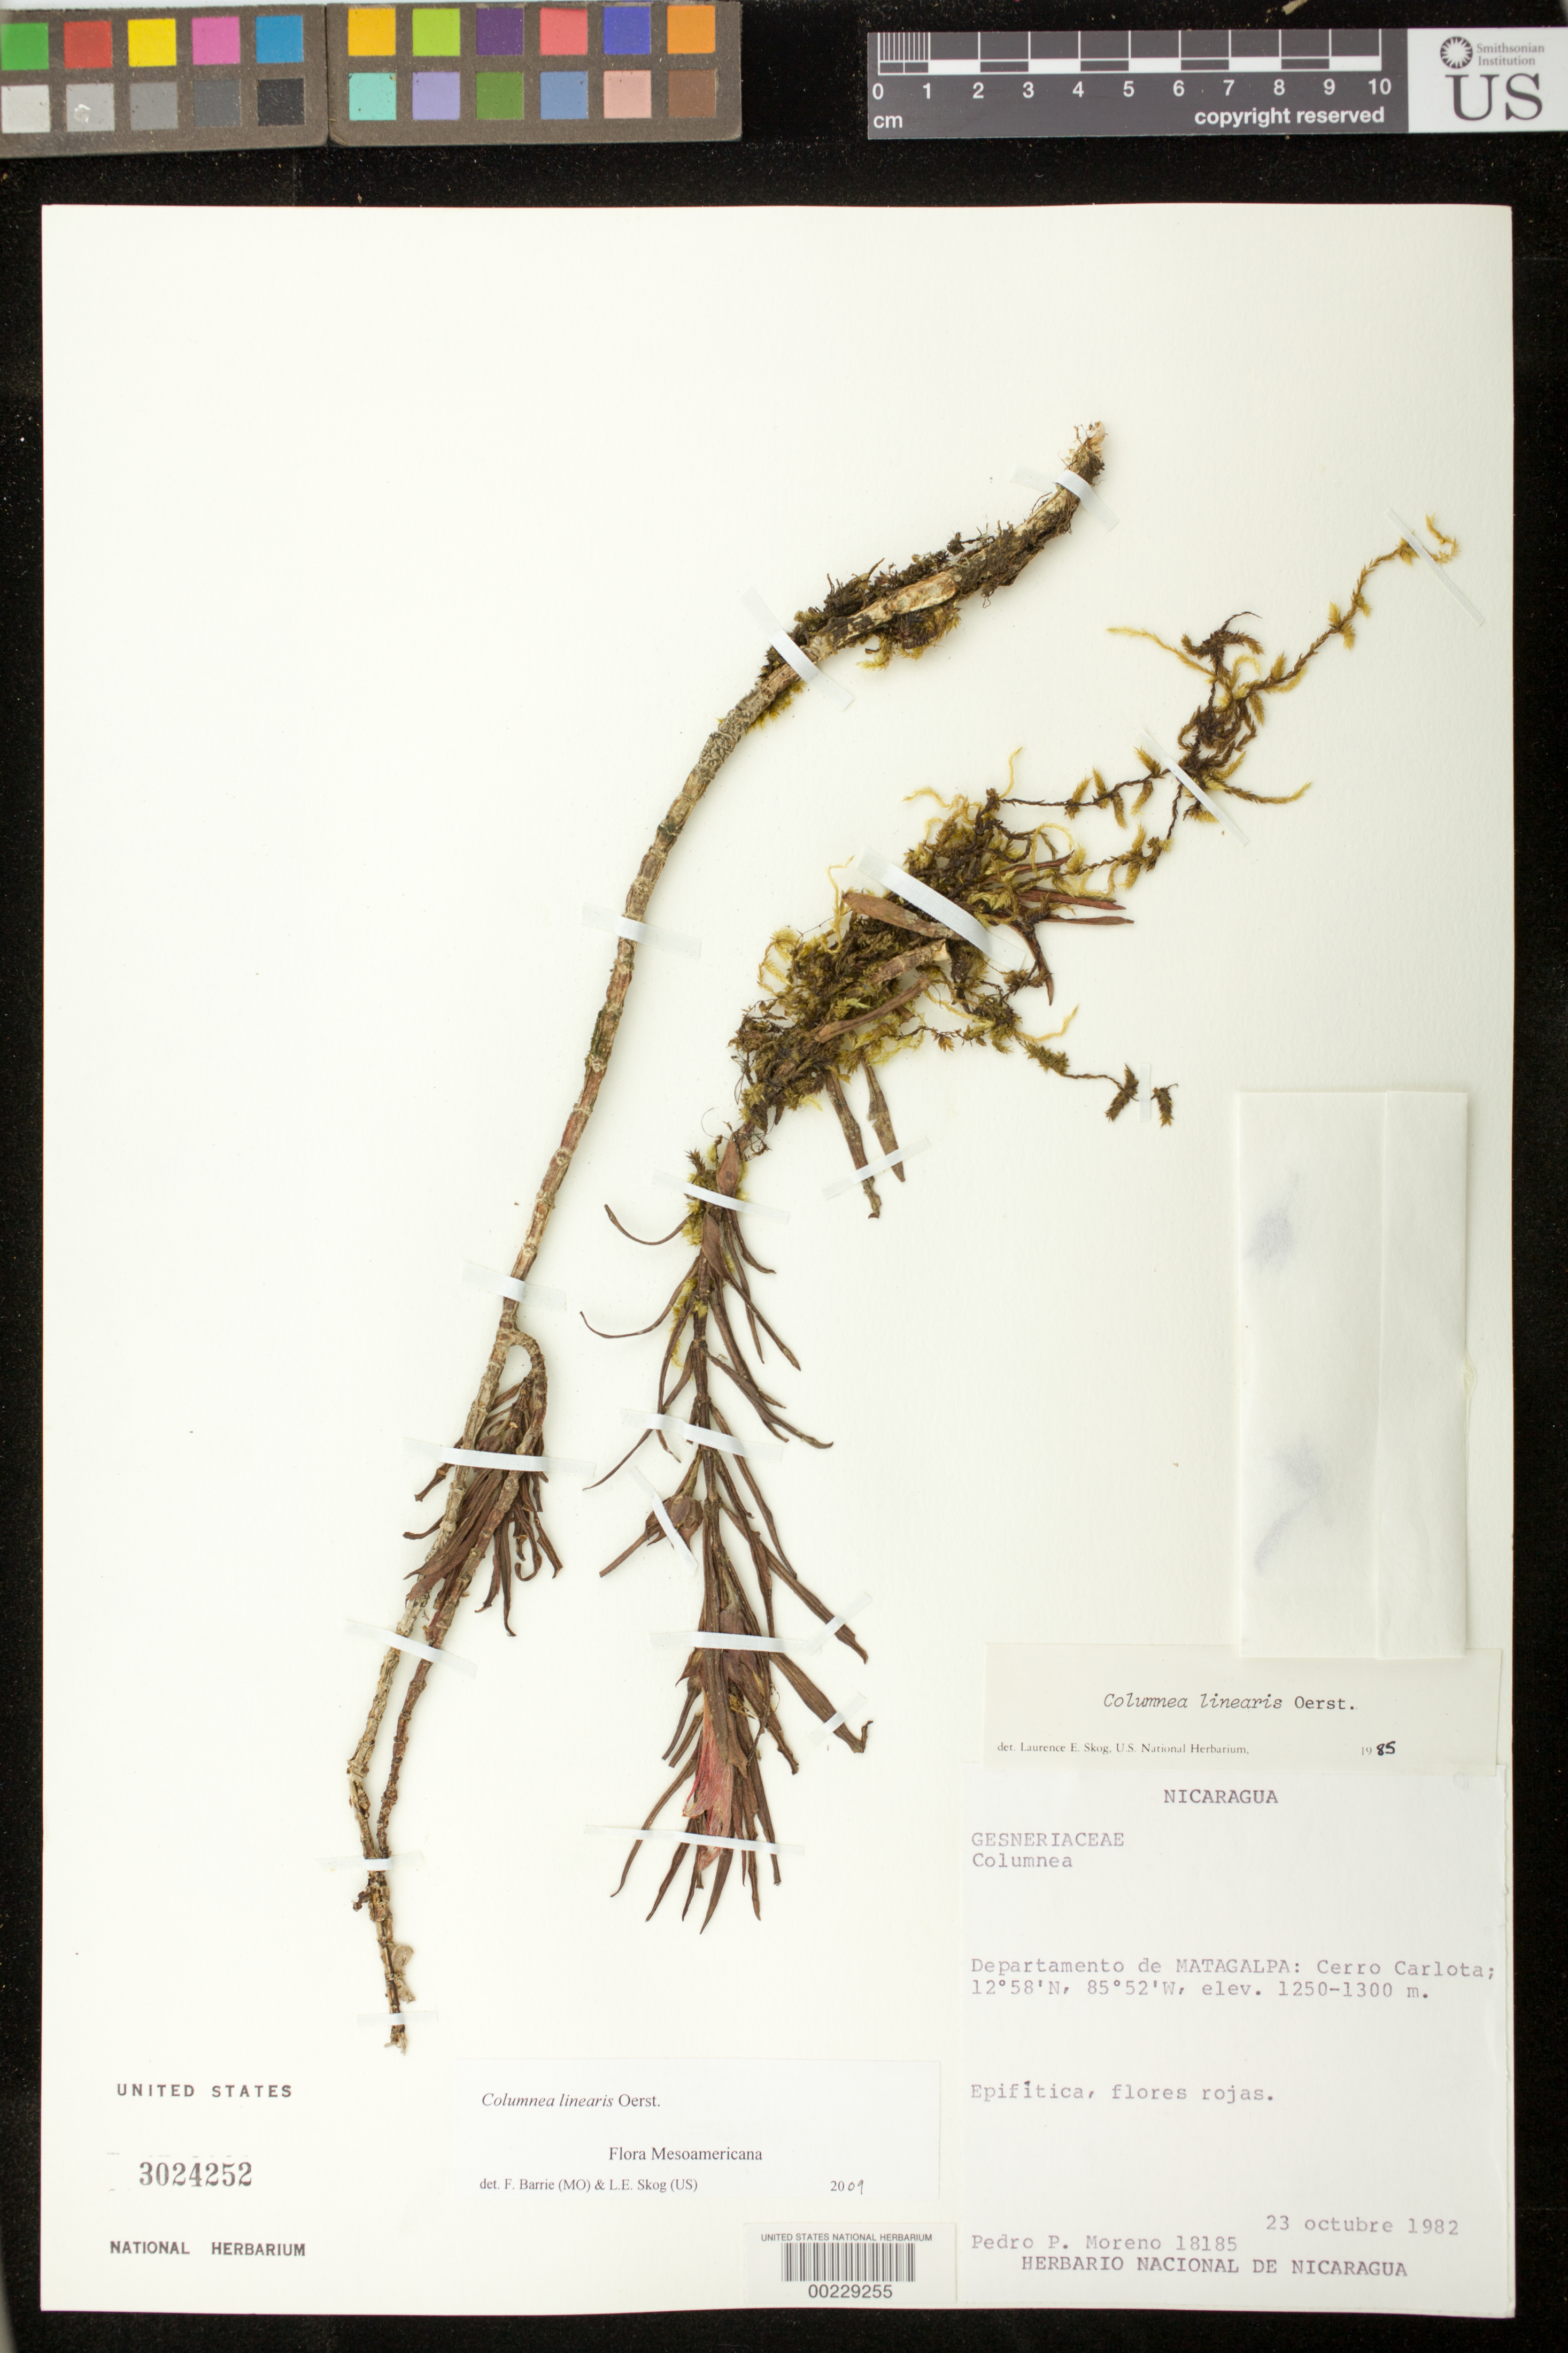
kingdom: Plantae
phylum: Tracheophyta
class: Magnoliopsida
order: Lamiales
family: Gesneriaceae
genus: Columnea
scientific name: Columnea linearis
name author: Oerst.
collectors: P. Moreno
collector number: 18185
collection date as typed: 23 Oct 1982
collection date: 1982-10-23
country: Nicaragua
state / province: Matagalpa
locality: Cerro Carlota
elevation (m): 1250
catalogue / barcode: US 3024252